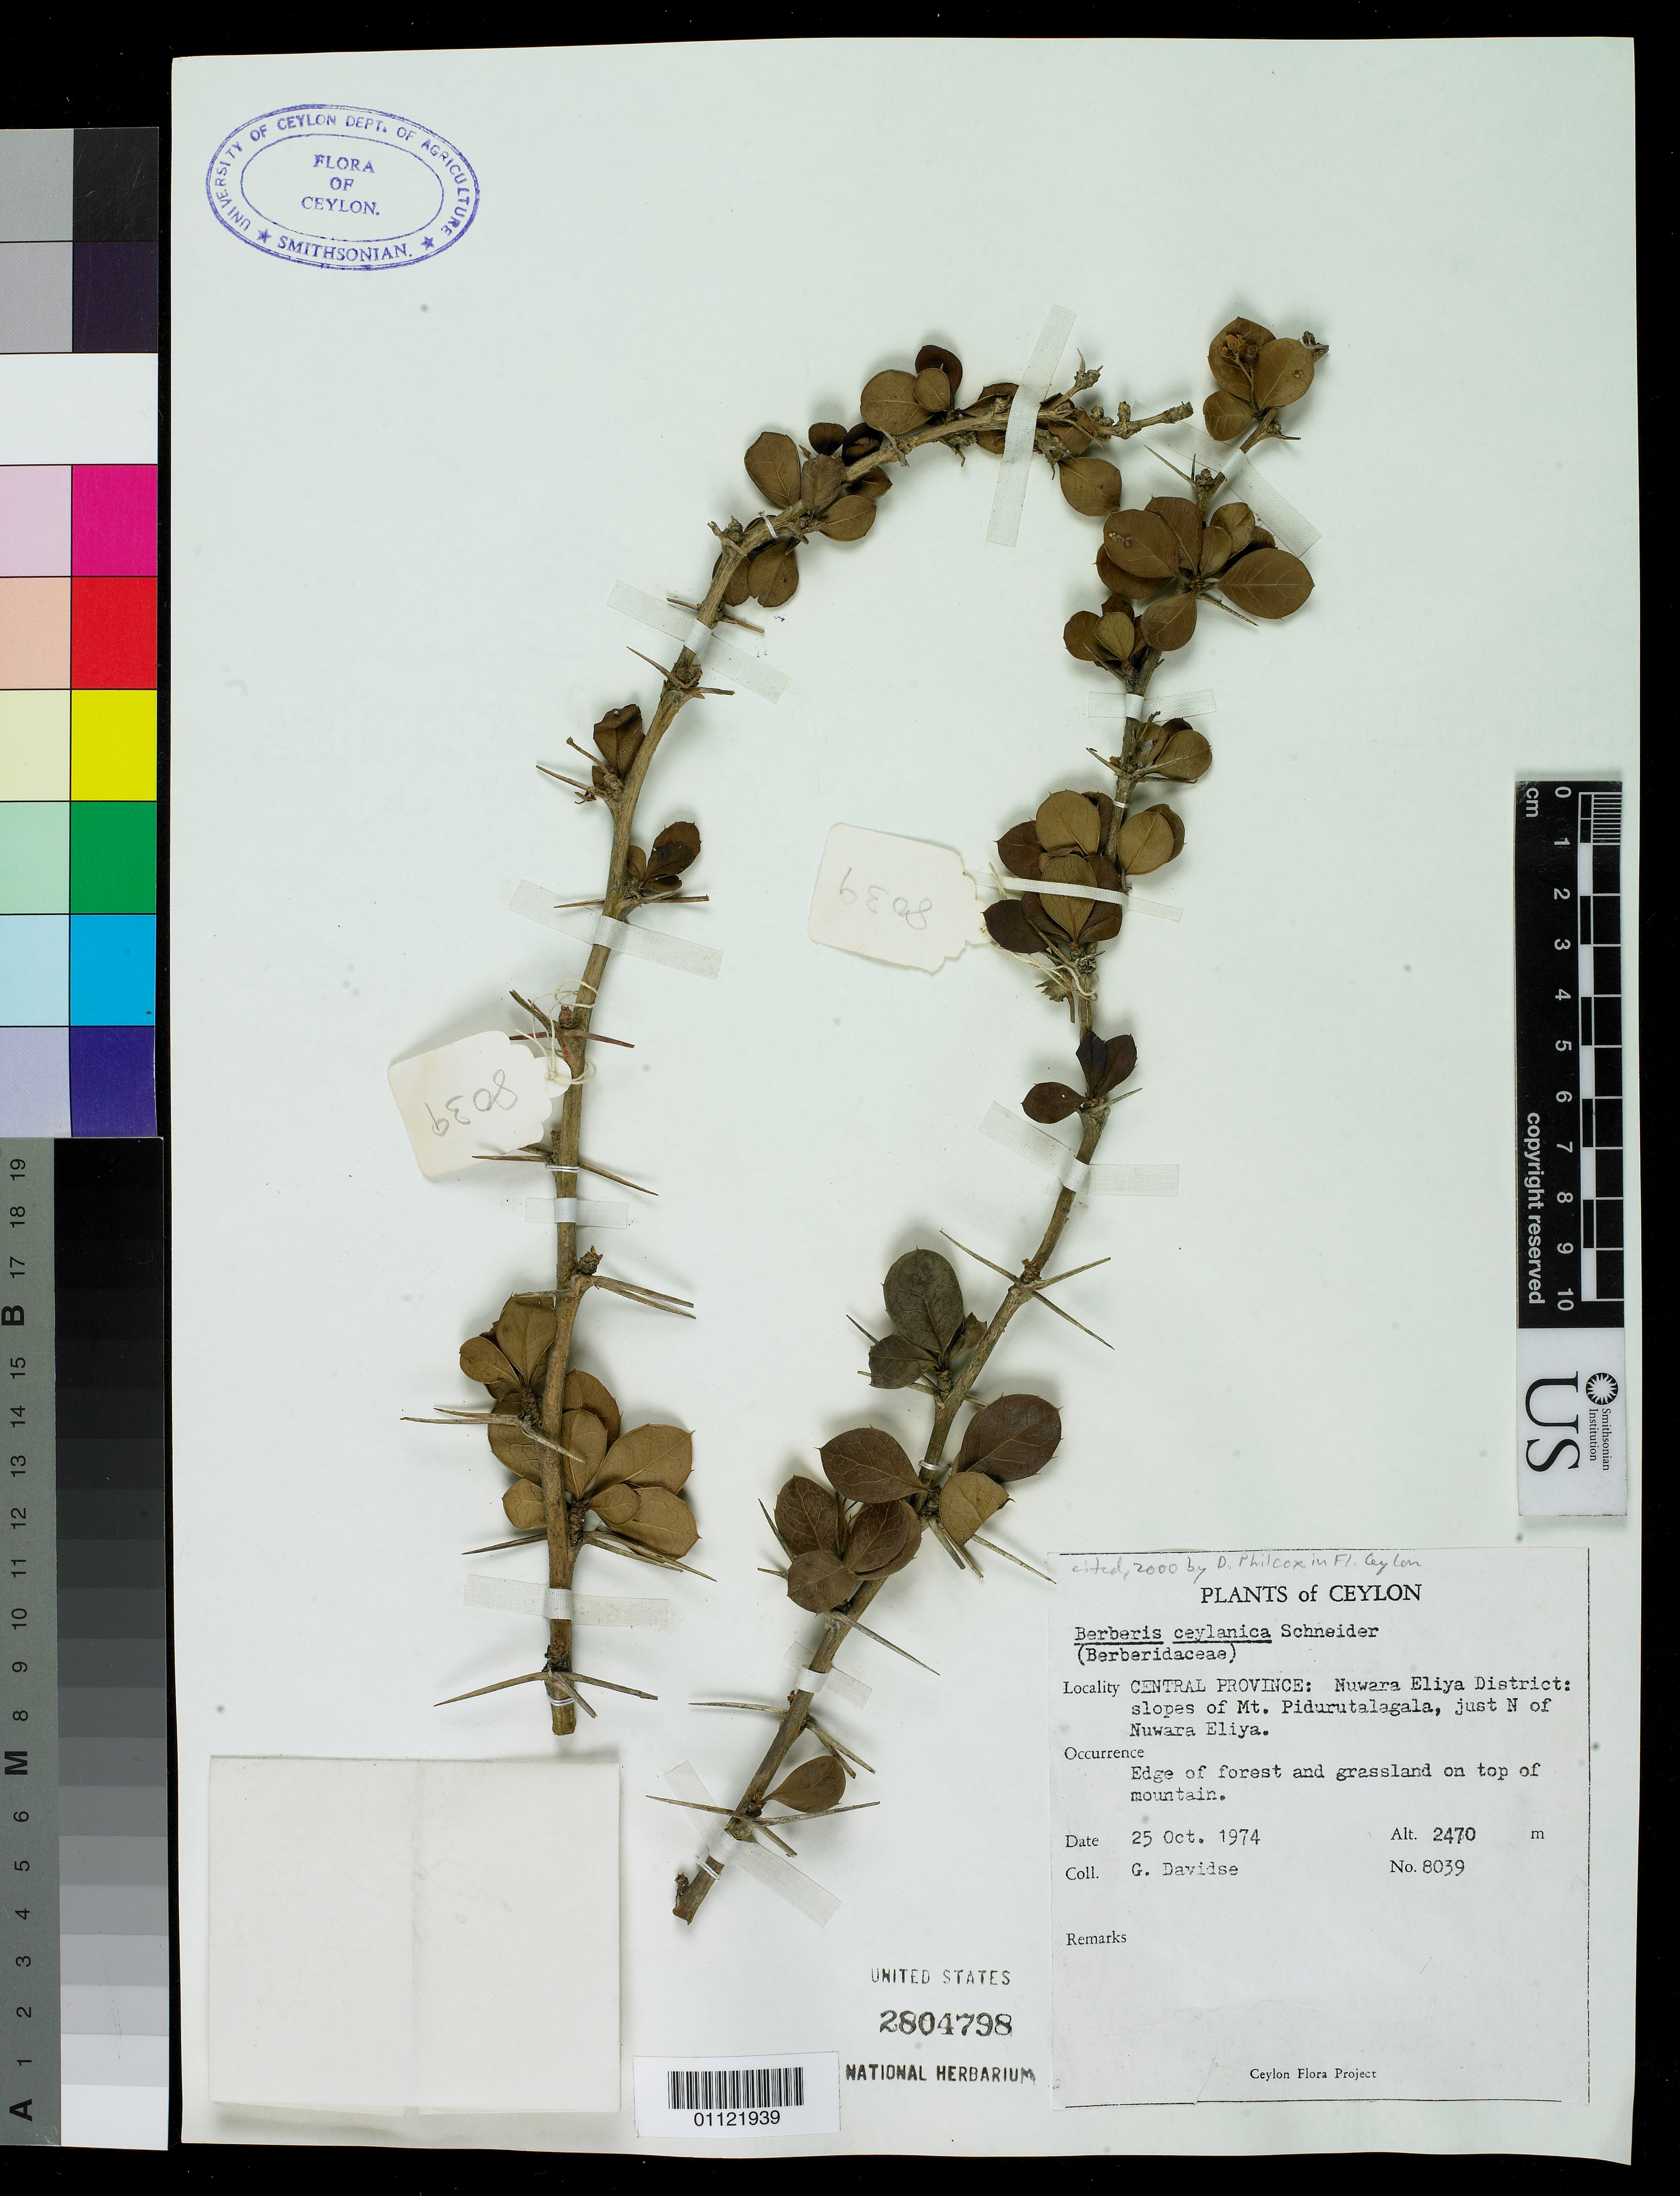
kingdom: Plantae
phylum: Tracheophyta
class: Magnoliopsida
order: Ranunculales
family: Berberidaceae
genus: Berberis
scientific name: Berberis ceylanica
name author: C.K. Schneid.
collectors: G. Davidse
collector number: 8039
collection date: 1974-10-25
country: Sri Lanka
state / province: Central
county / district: Nuwara Eliya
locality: slopes of Mt. Pidurutalagala, just N of Nuwara Eliya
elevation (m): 2470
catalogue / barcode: US 2804798